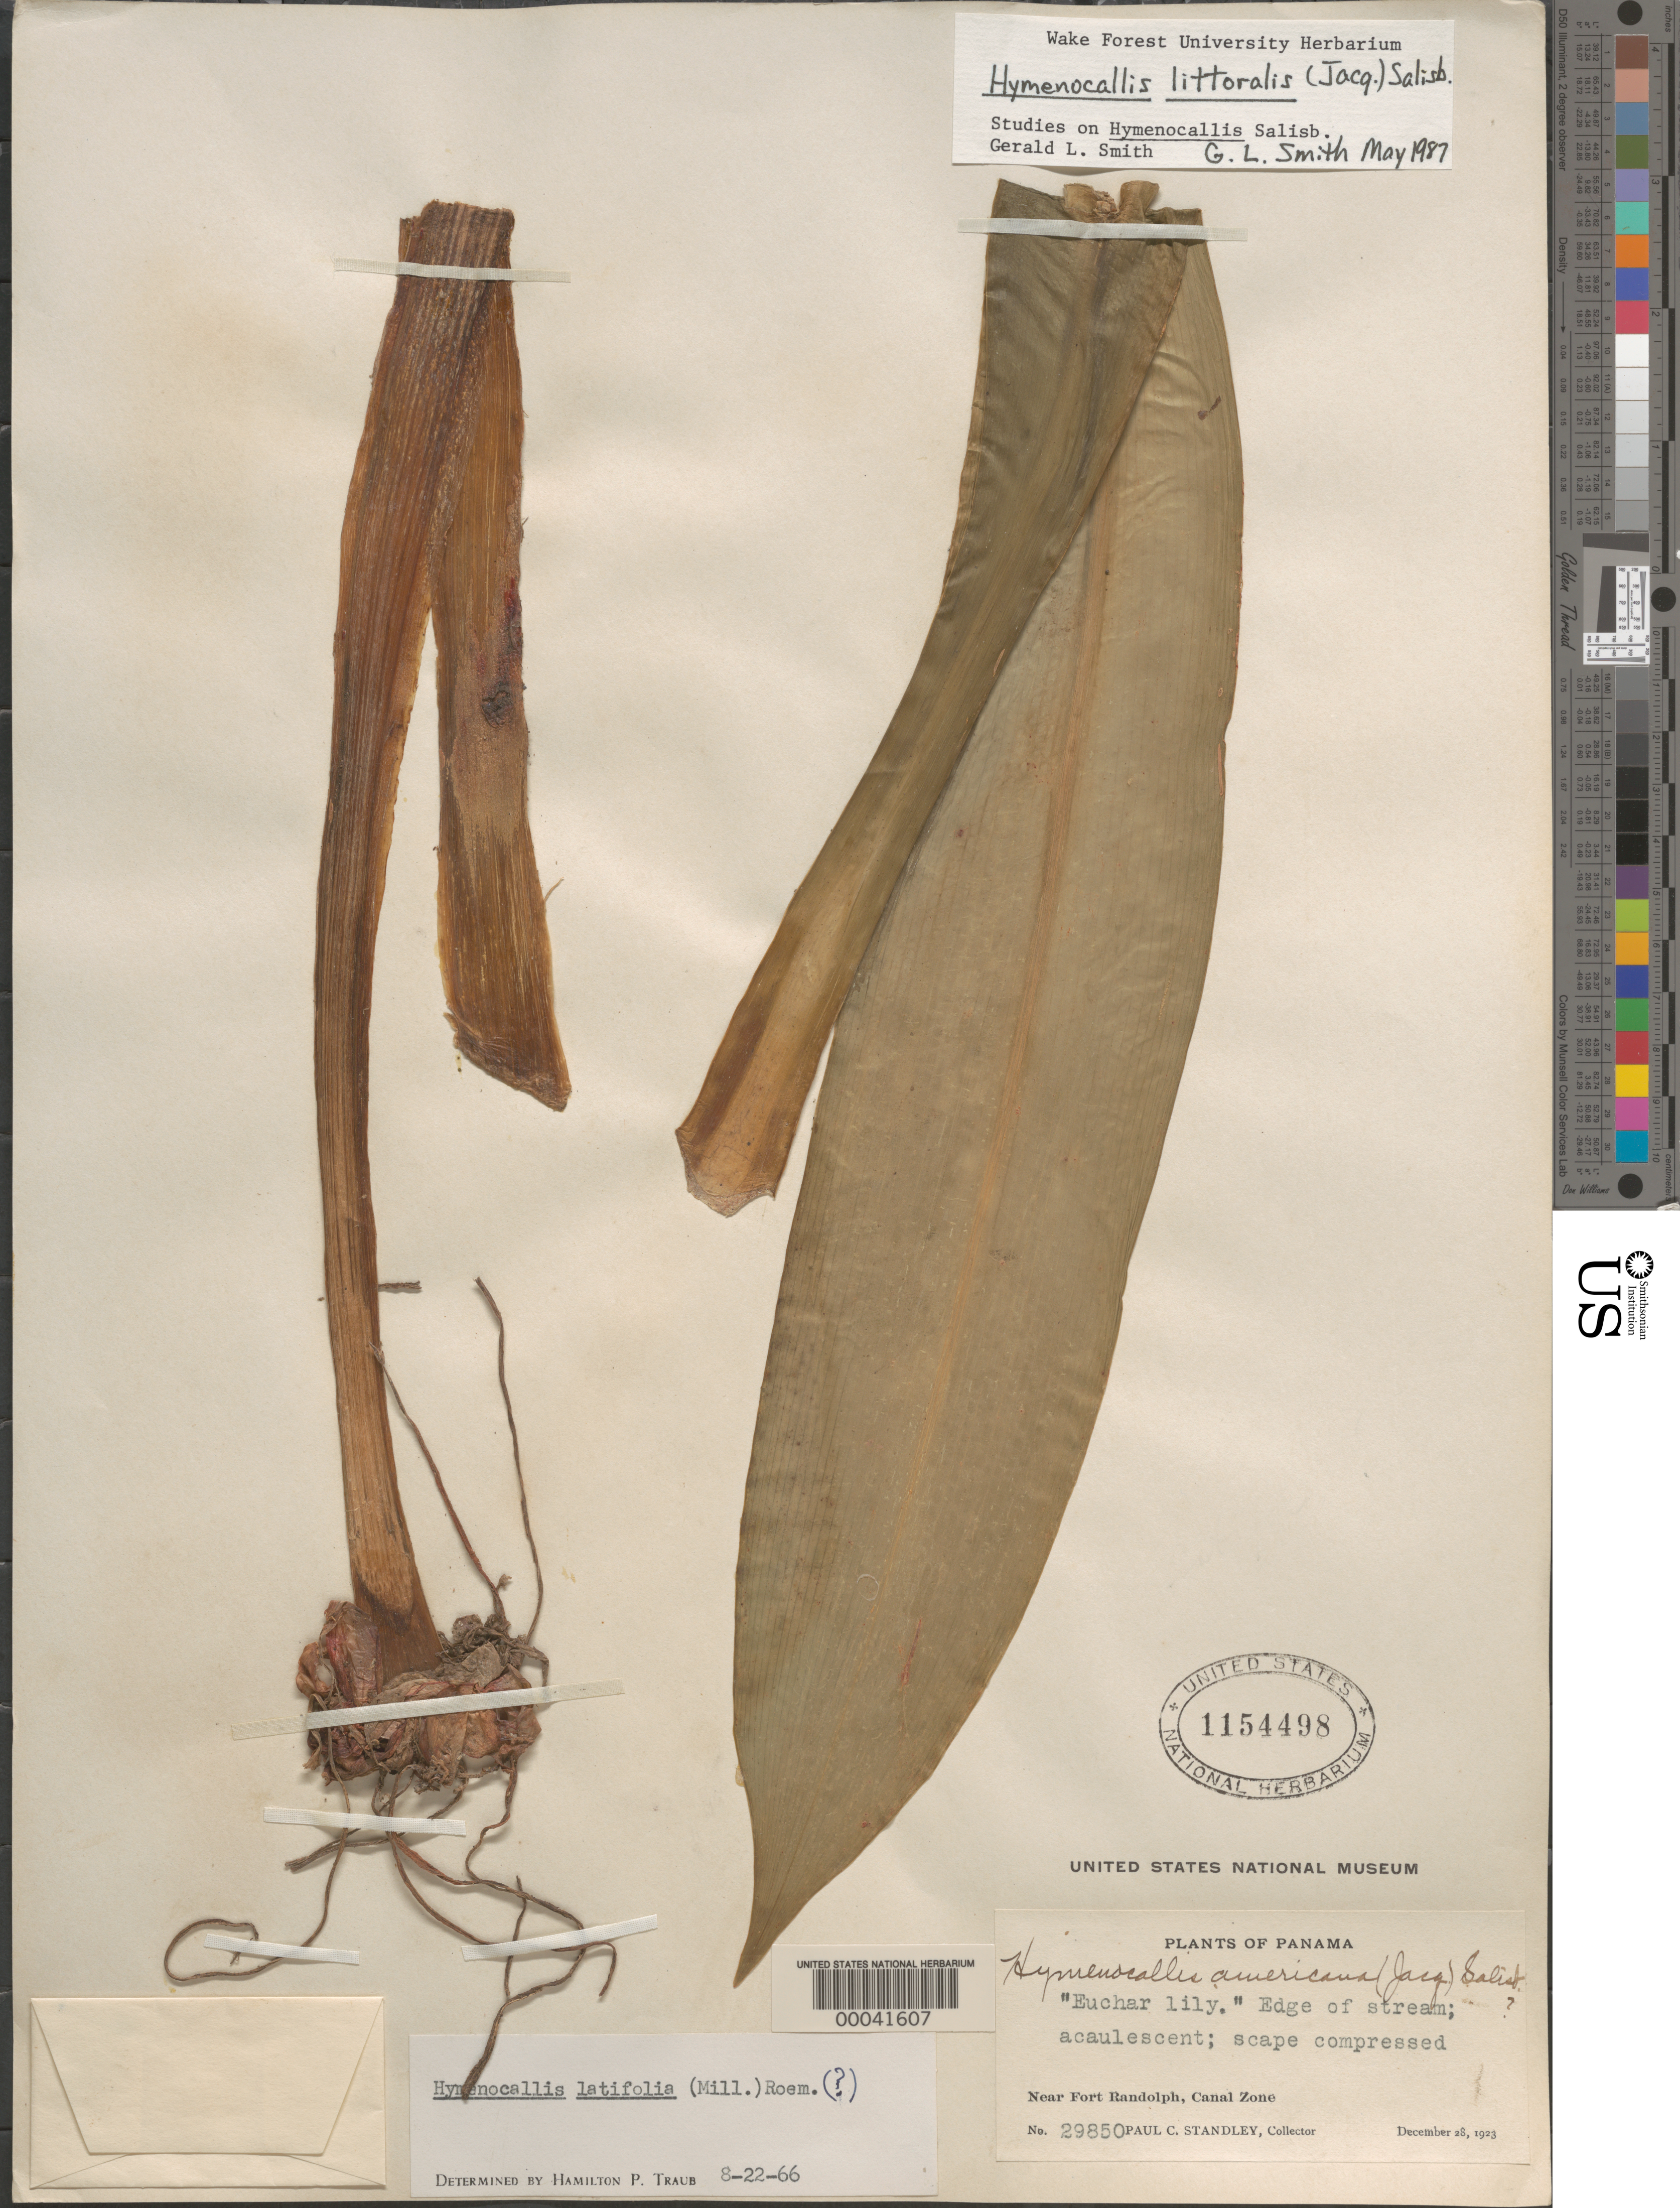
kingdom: Plantae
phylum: Tracheophyta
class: Liliopsida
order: Asparagales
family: Amaryllidaceae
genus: Hymenocallis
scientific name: Hymenocallis littoralis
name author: (Jacq.) Salisb.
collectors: P. C. Standley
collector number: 29850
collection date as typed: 28 Dec 1923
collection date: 1923-12-28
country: Panama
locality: Near Fort Randolph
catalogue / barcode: US 1154498